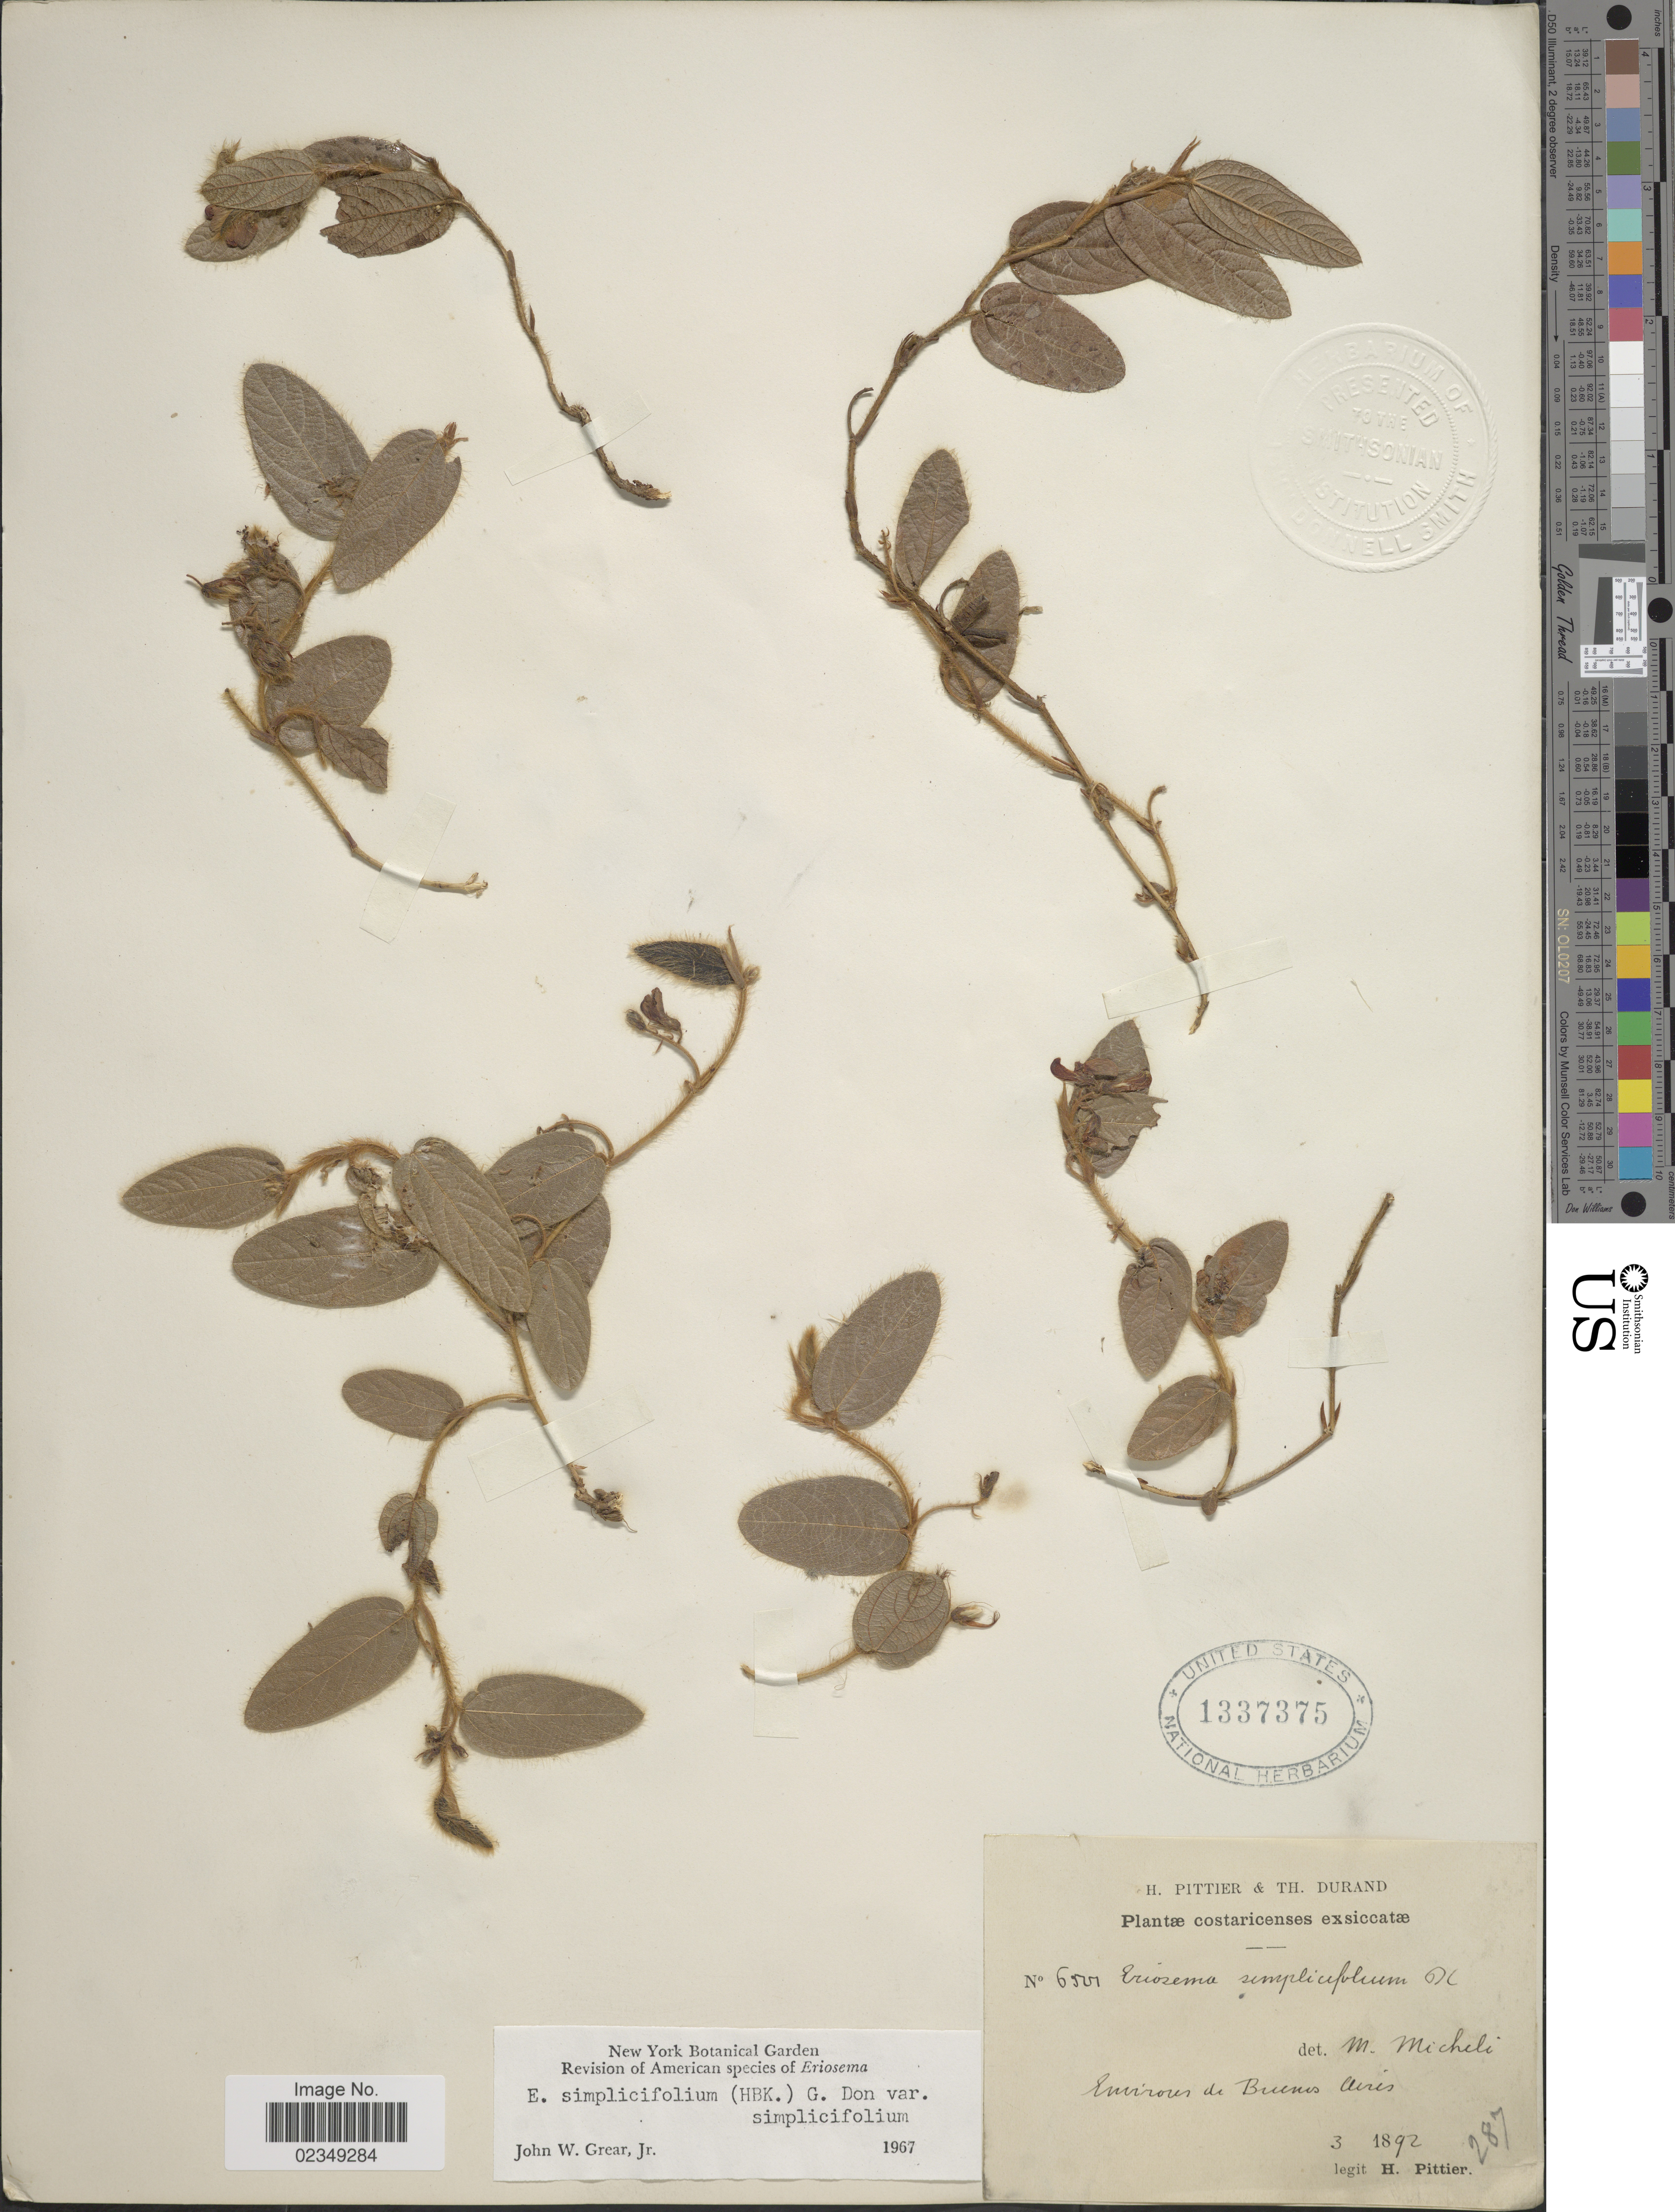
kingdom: Plantae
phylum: Tracheophyta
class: Magnoliopsida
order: Fabales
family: Fabaceae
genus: Eriosema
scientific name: Eriosema simplicifolium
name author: (Kunth) G. Don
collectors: H. F. Pittier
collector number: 6501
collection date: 1892-03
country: Costa Rica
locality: Environs de Buenos Aires [Buenos Aires surroundings/vicinity]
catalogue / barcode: US 1337375